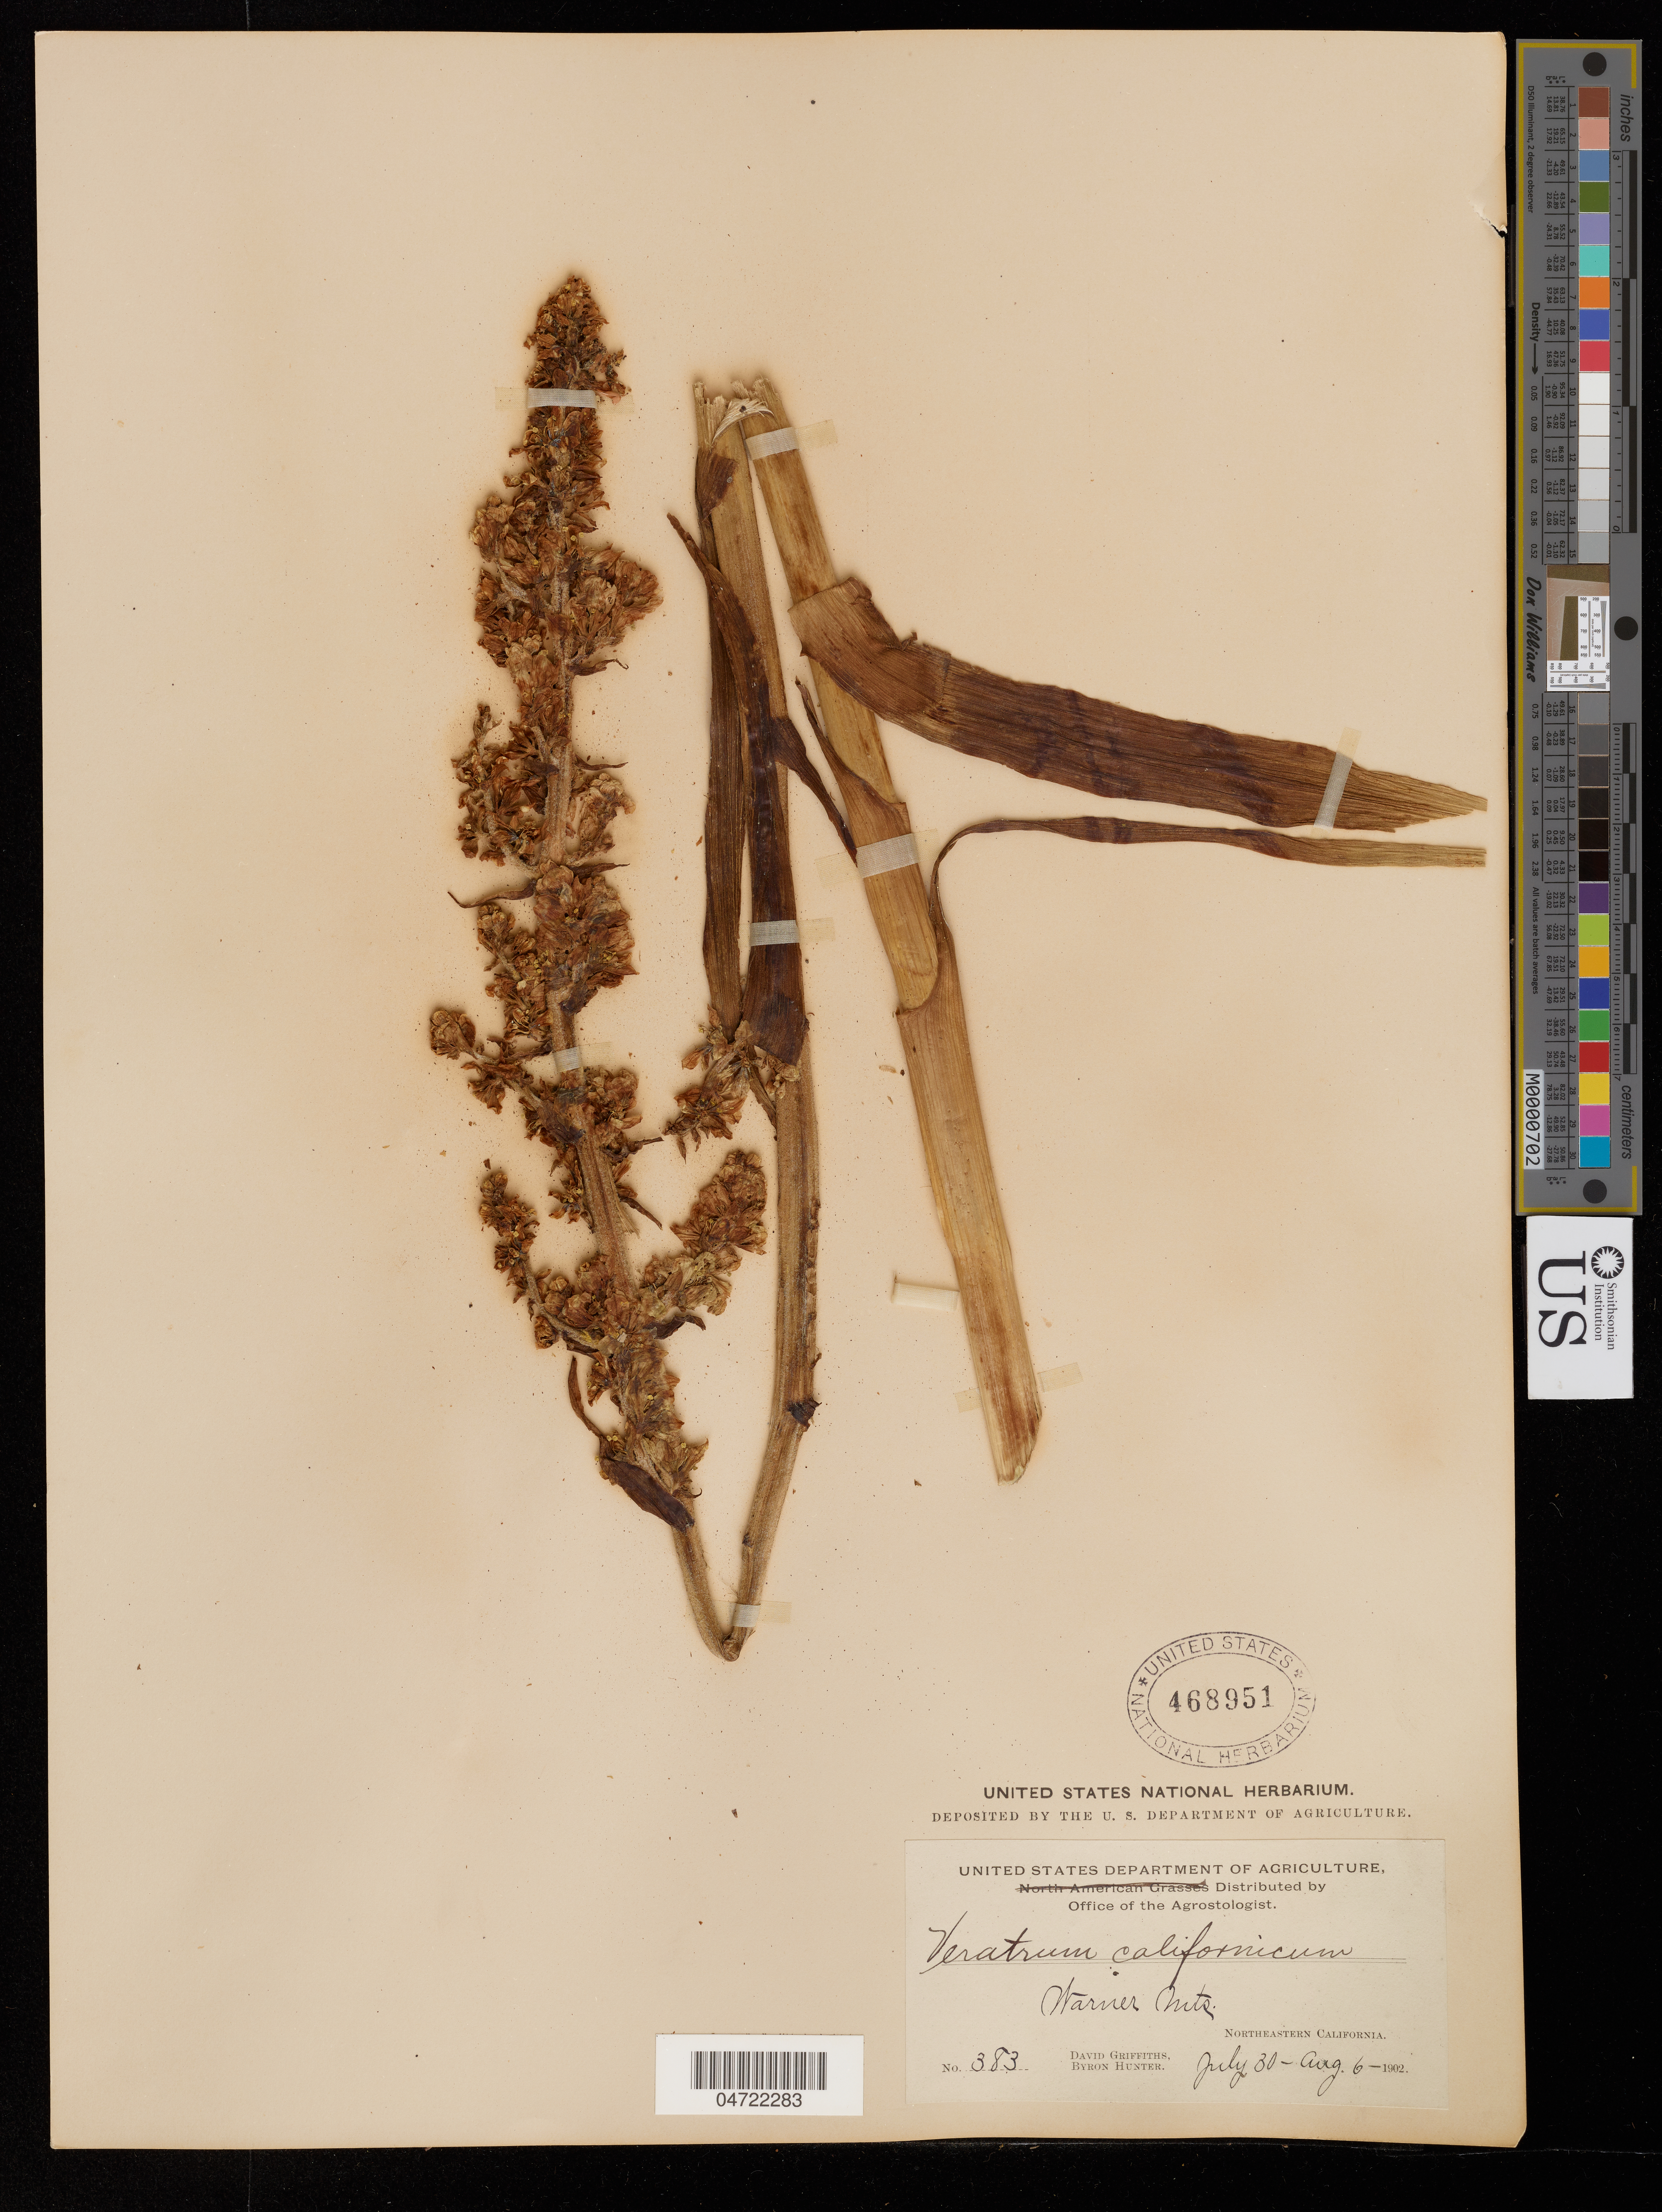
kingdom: Plantae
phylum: Tracheophyta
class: Liliopsida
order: Liliales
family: Melanthiaceae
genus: Veratrum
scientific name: Veratrum californicum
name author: Durand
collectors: D. Griffths & B. Hunter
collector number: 383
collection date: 1902-07-30/1902-08-06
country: United States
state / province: California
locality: Warner Mts., Northeastern California.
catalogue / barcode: US 468951